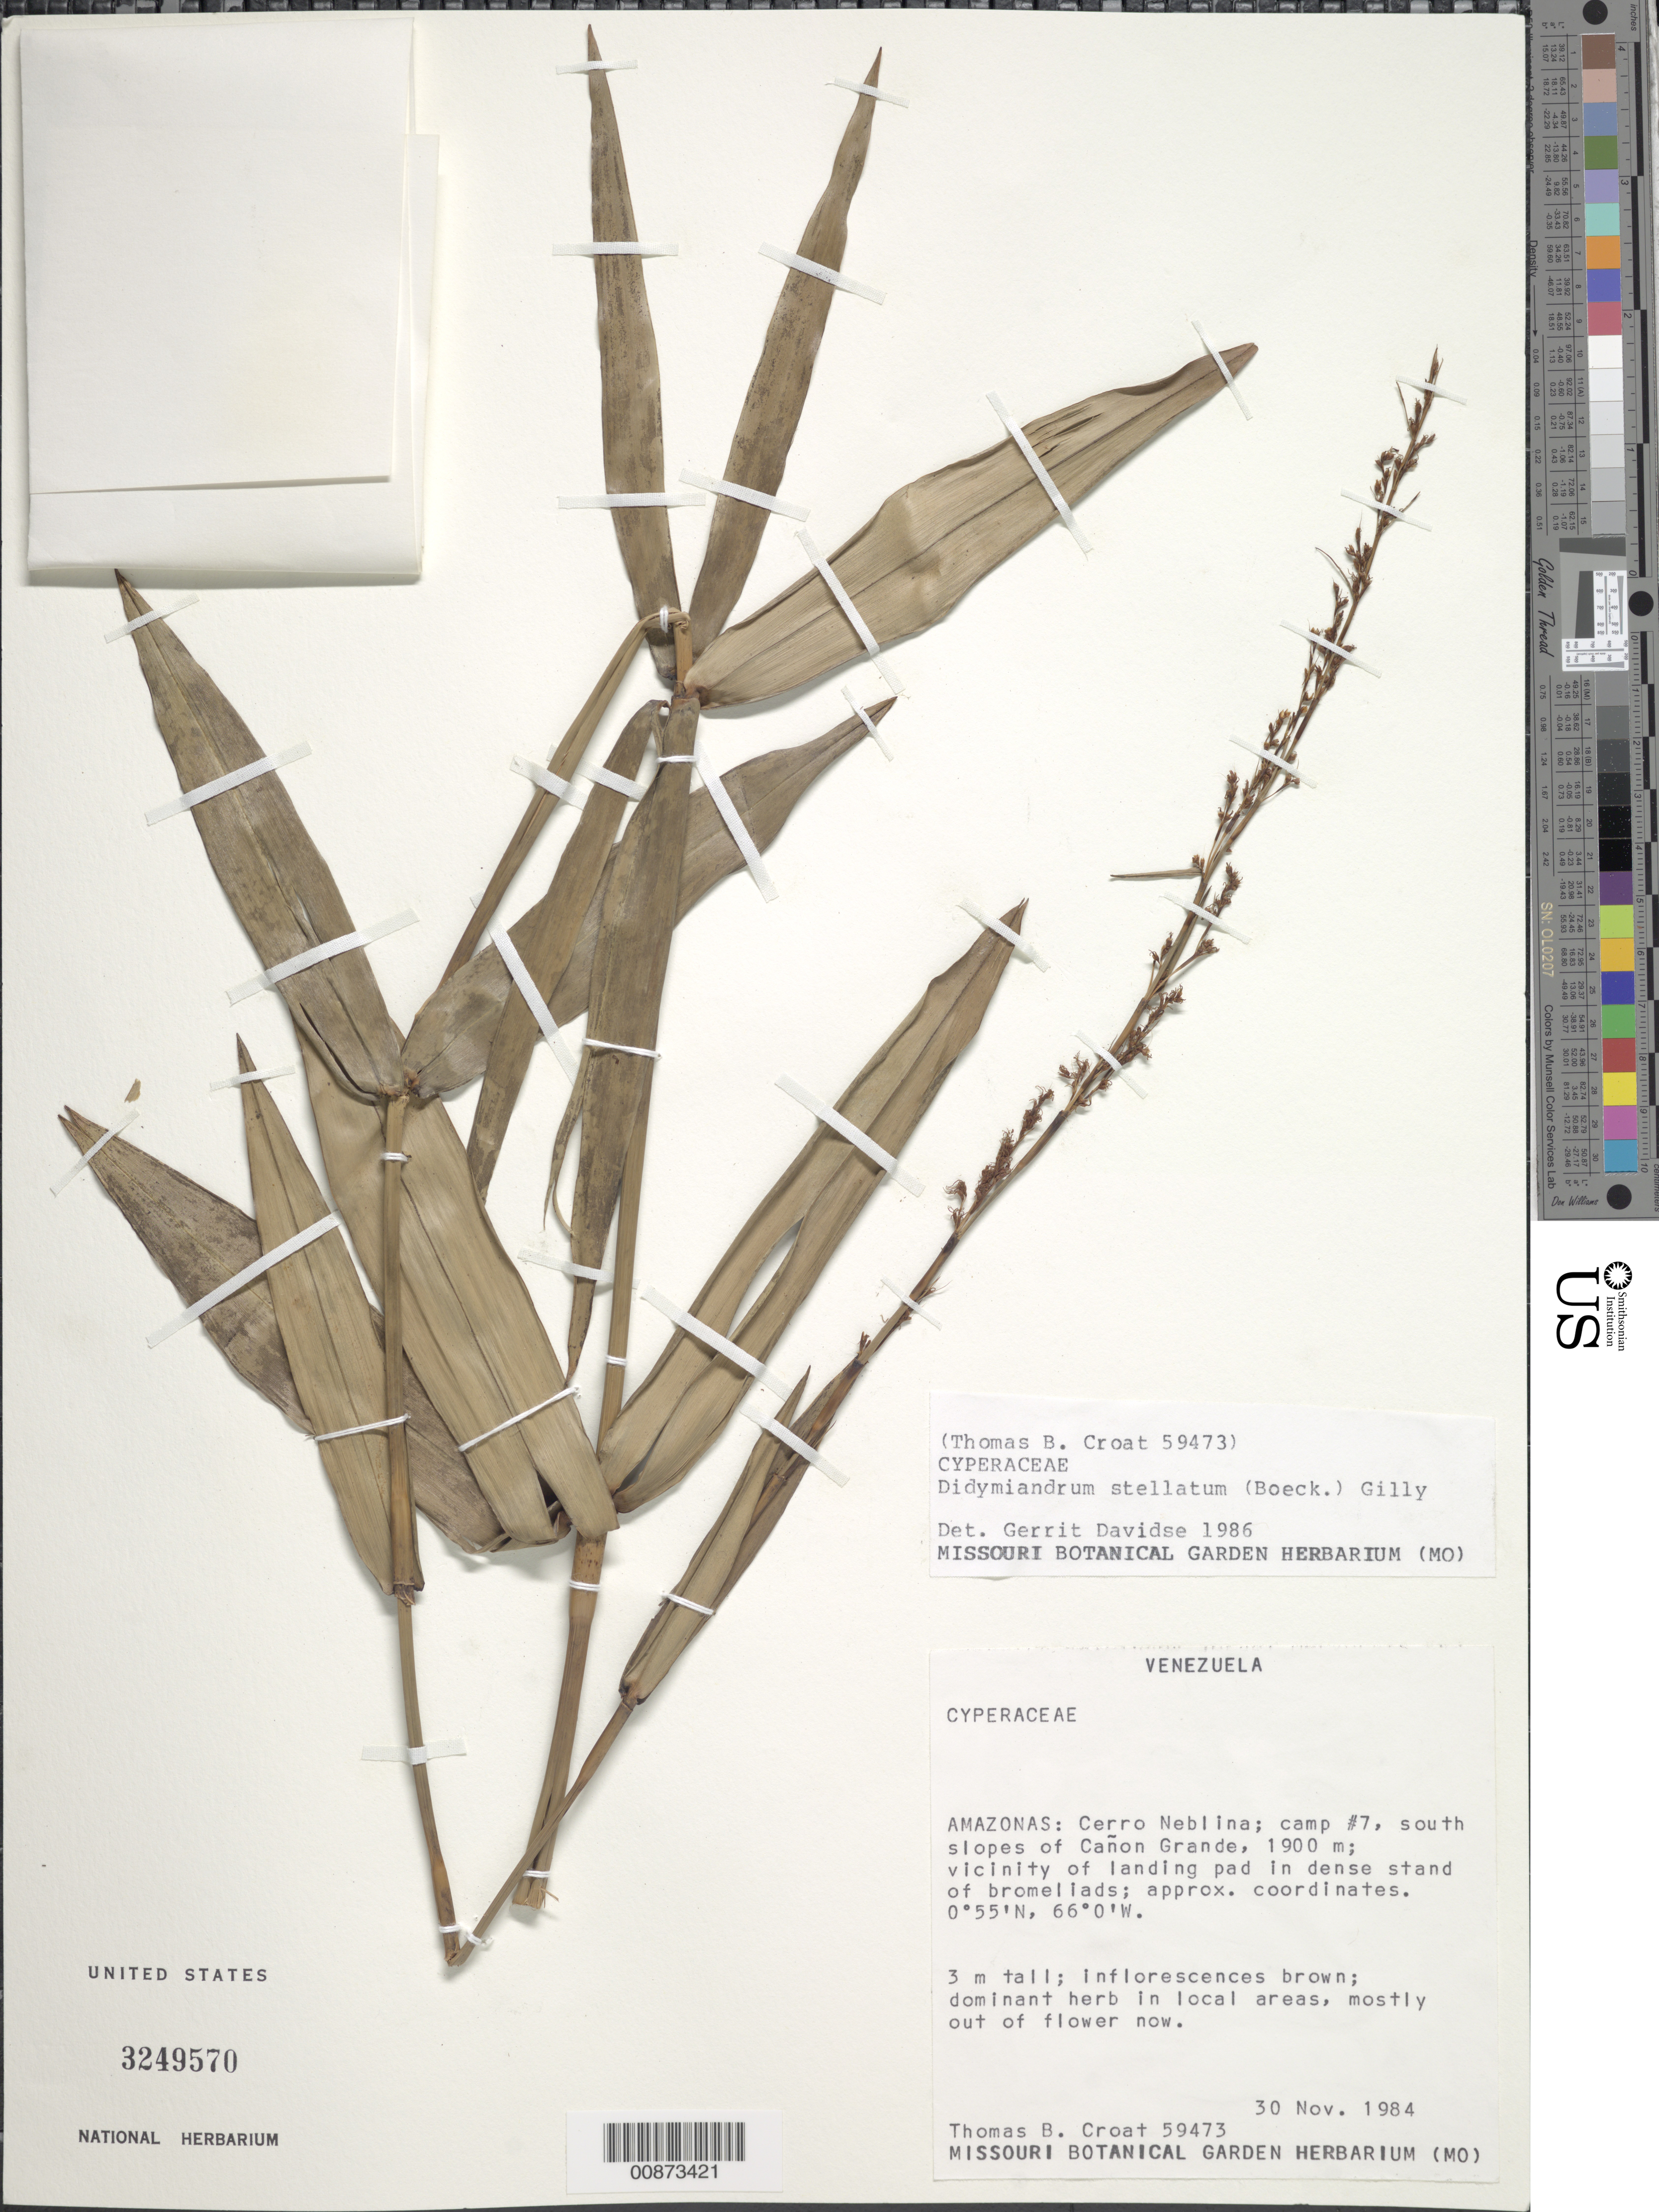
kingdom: Plantae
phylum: Tracheophyta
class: Liliopsida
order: Poales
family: Cyperaceae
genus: Didymiandrum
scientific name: Didymiandrum stellatum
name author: (Boeckeler) Gilly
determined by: Davidse, Gerrit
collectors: T. B. Croat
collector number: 59473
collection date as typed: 30-Nov-84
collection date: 1984-11-30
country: Venezuela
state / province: Amazonas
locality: Cerro Neblina, camp #7, S slopes of Cañon Grande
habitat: Dense stand of bromeliads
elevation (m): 1900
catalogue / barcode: US 3249570